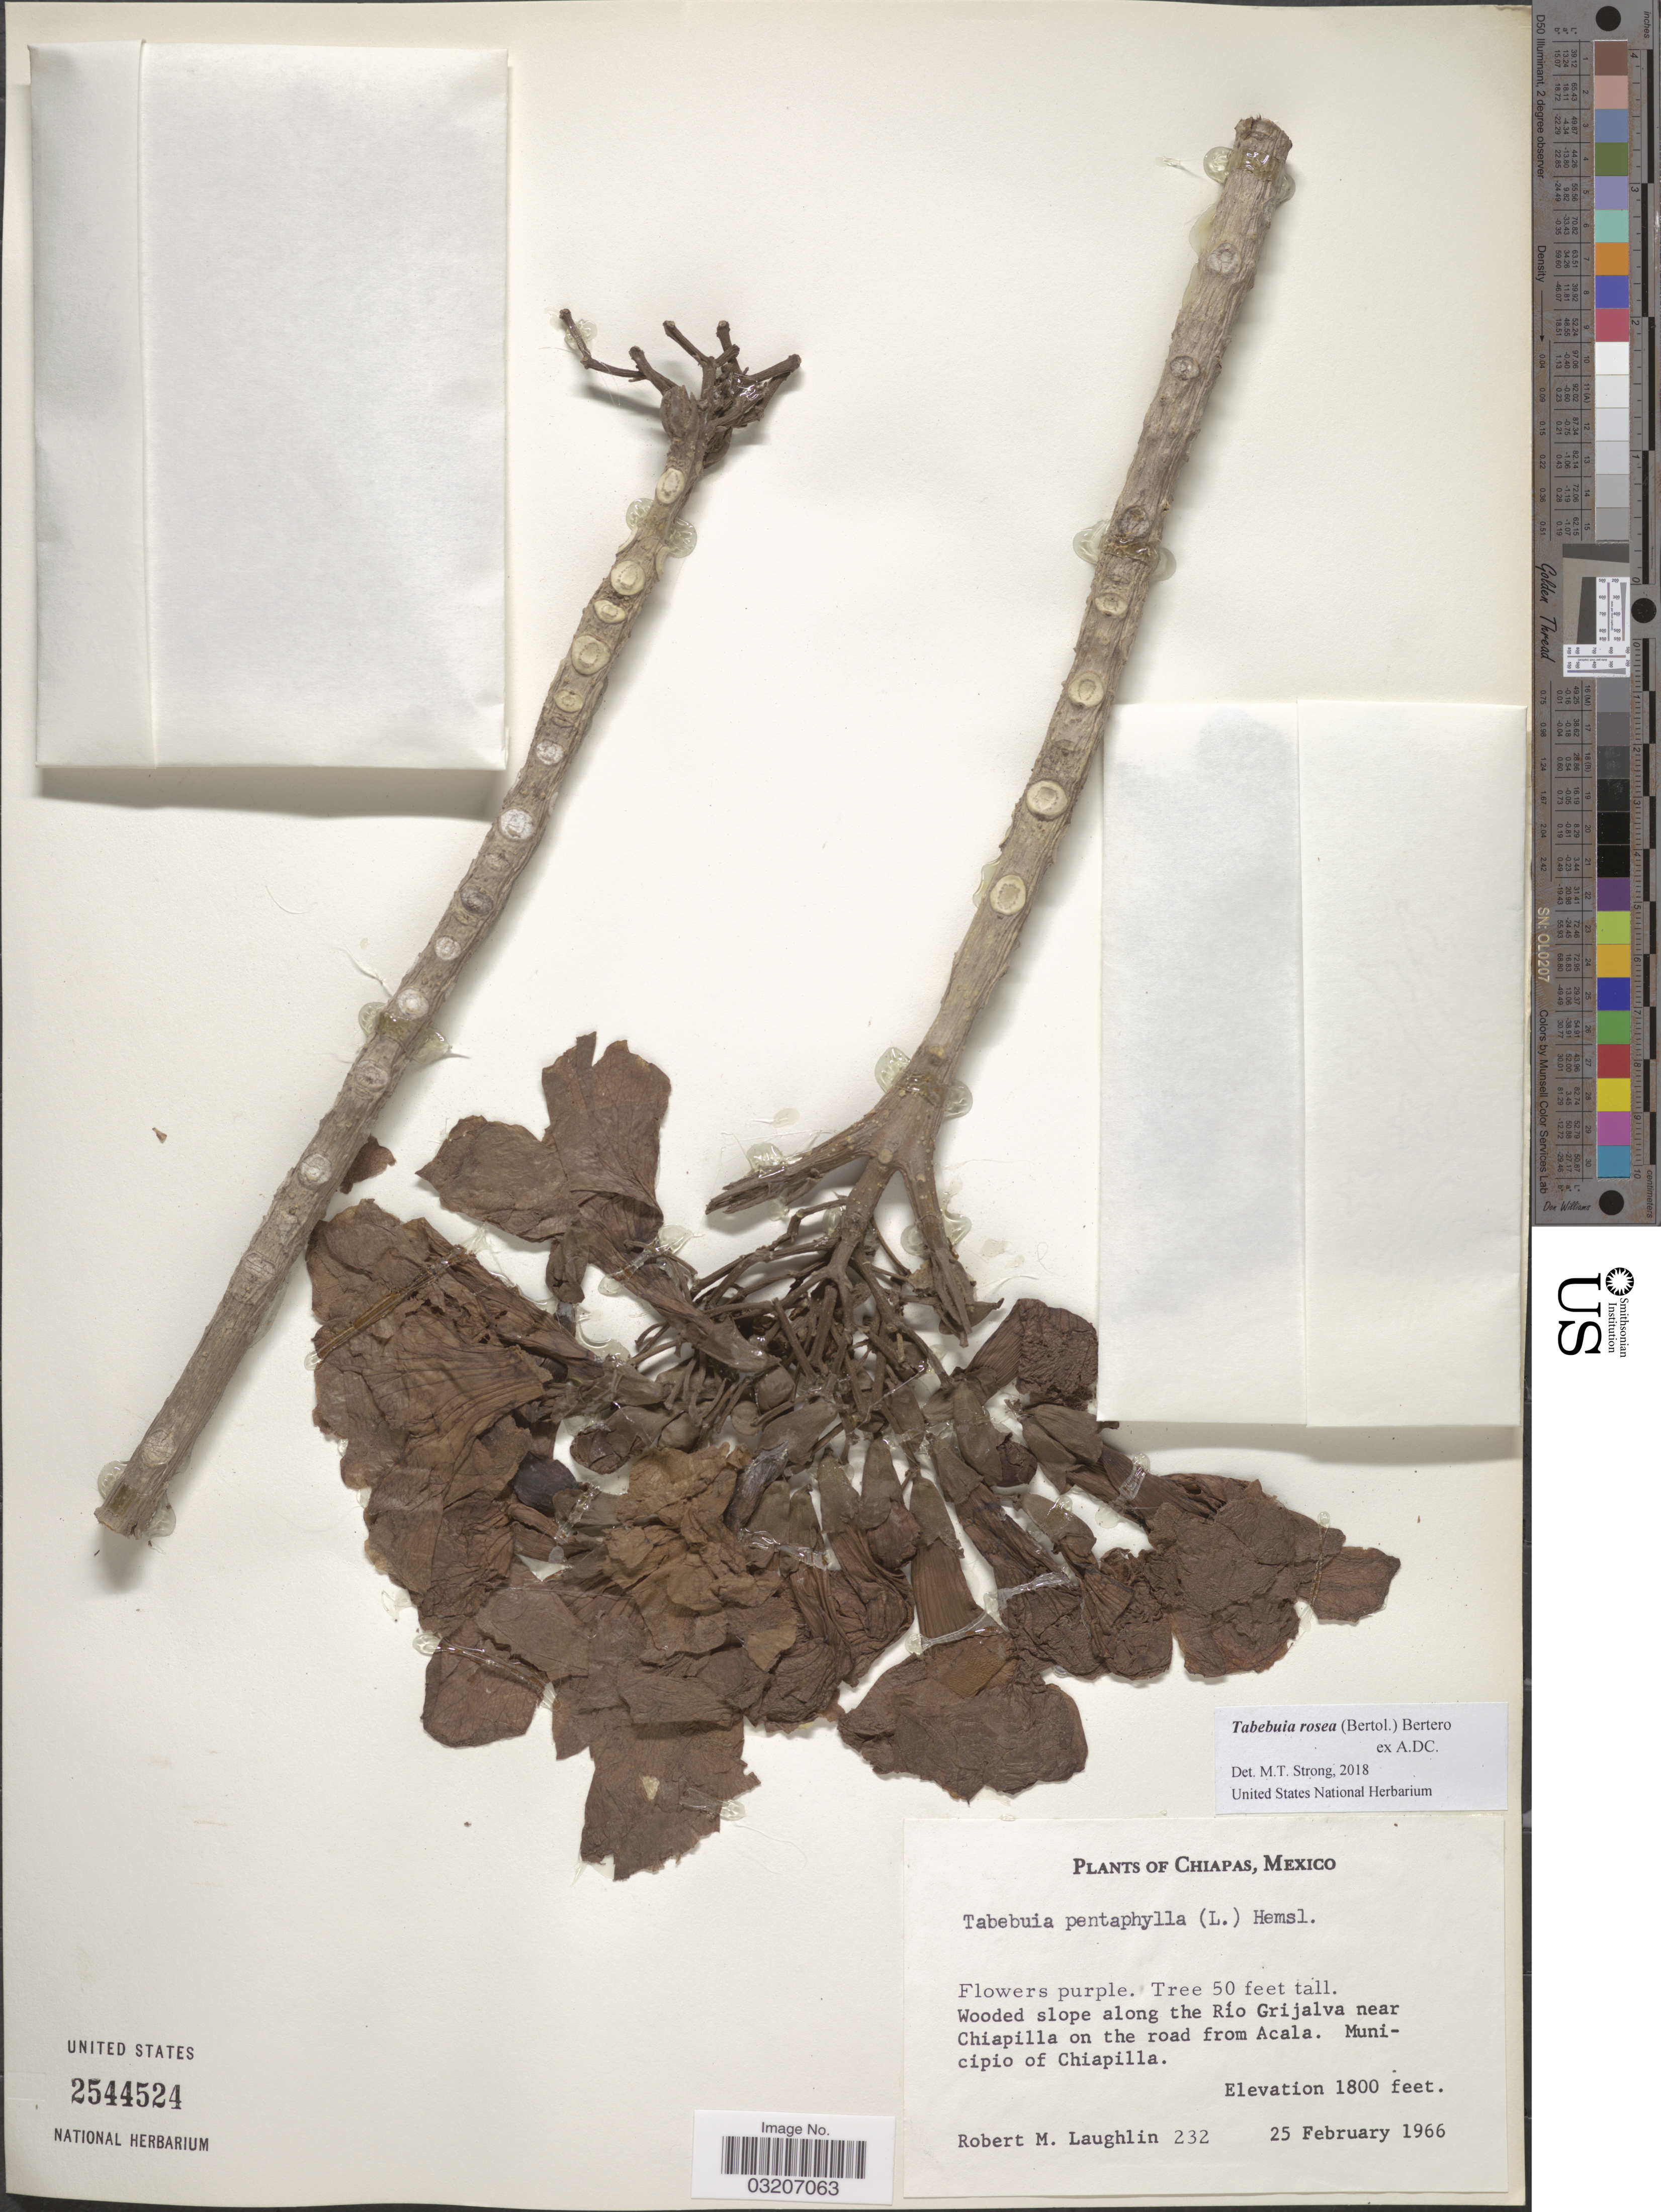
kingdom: Plantae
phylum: Tracheophyta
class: Magnoliopsida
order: Lamiales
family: Bignoniaceae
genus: Tabebuia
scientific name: Tabebuia rosea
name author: (Bertol.) DC.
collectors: R. M. Laughlin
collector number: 232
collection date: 1966-02-25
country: Mexico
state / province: Chiapas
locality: Wooded slope along the Río Grijalva near Chiapilla on the road from Acala. Municipio of Chiapilla.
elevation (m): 549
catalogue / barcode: US 2544524